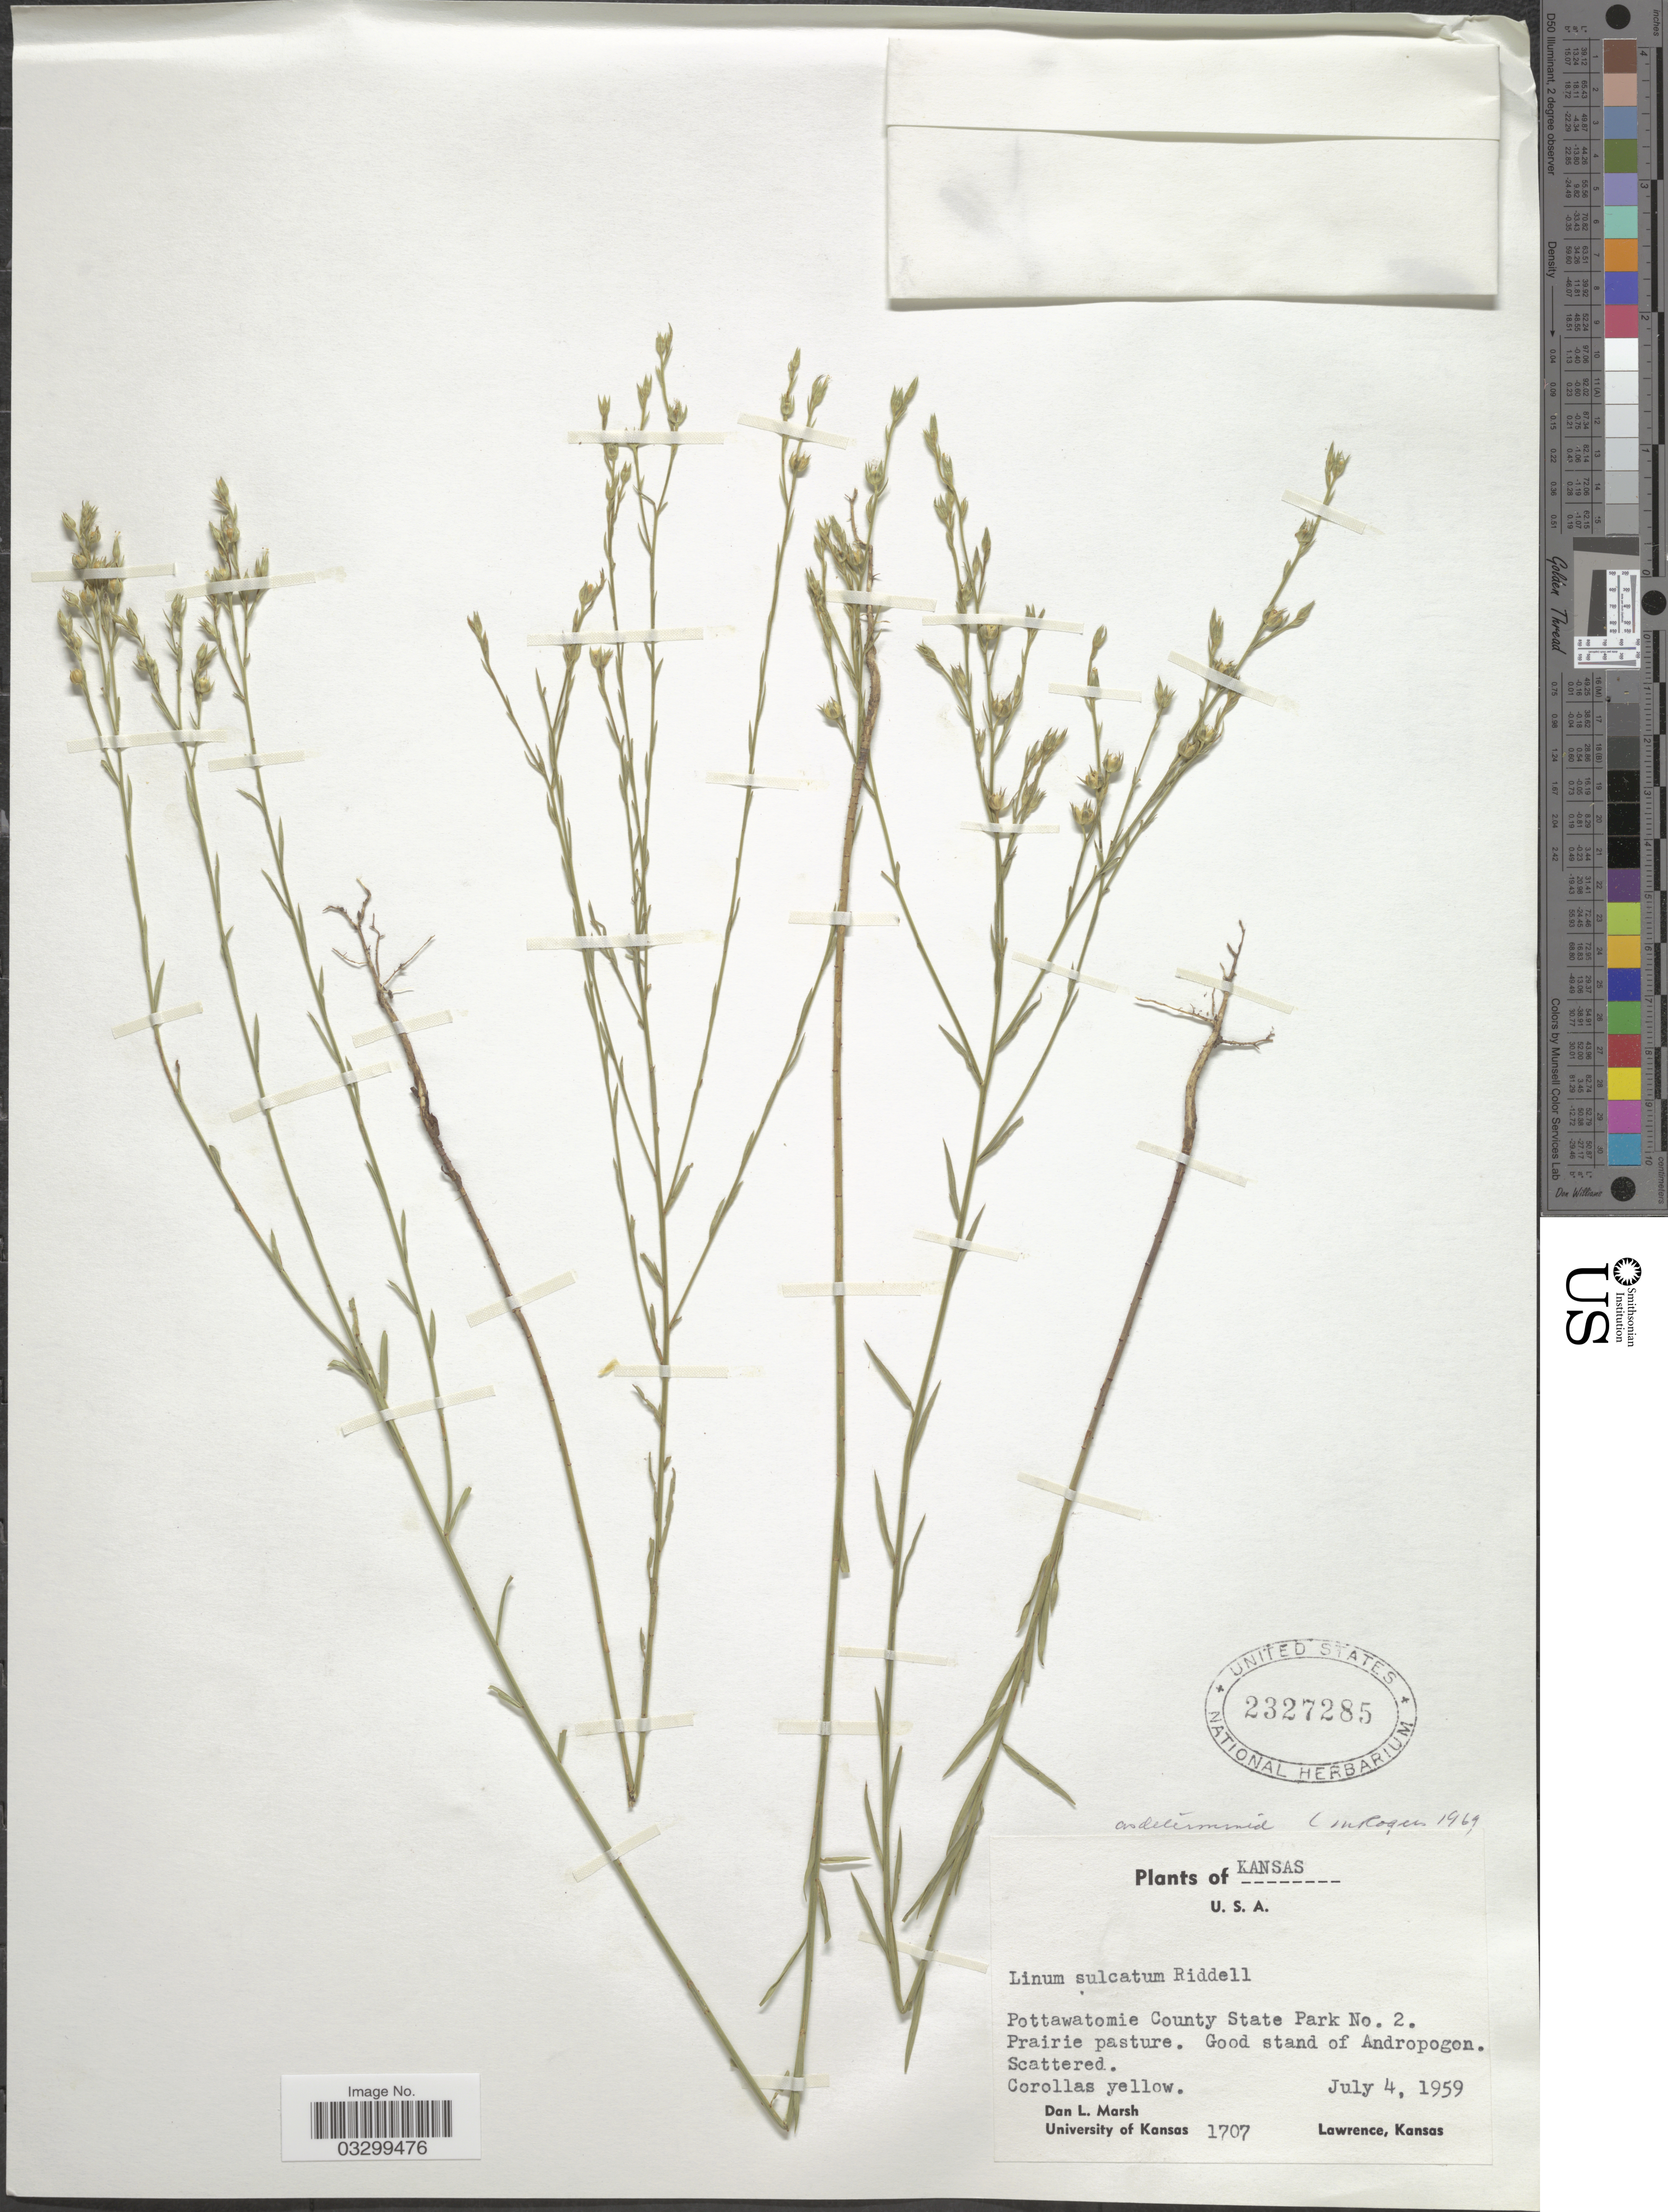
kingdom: Plantae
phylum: Tracheophyta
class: Magnoliopsida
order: Malpighiales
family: Linaceae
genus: Linum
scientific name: Linum sulcatum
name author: Riddell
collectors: D. L. Marsh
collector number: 1707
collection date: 1959-07-04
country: United States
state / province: Kansas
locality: Pottawatomie County State Park No. 2.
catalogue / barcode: US 2327285